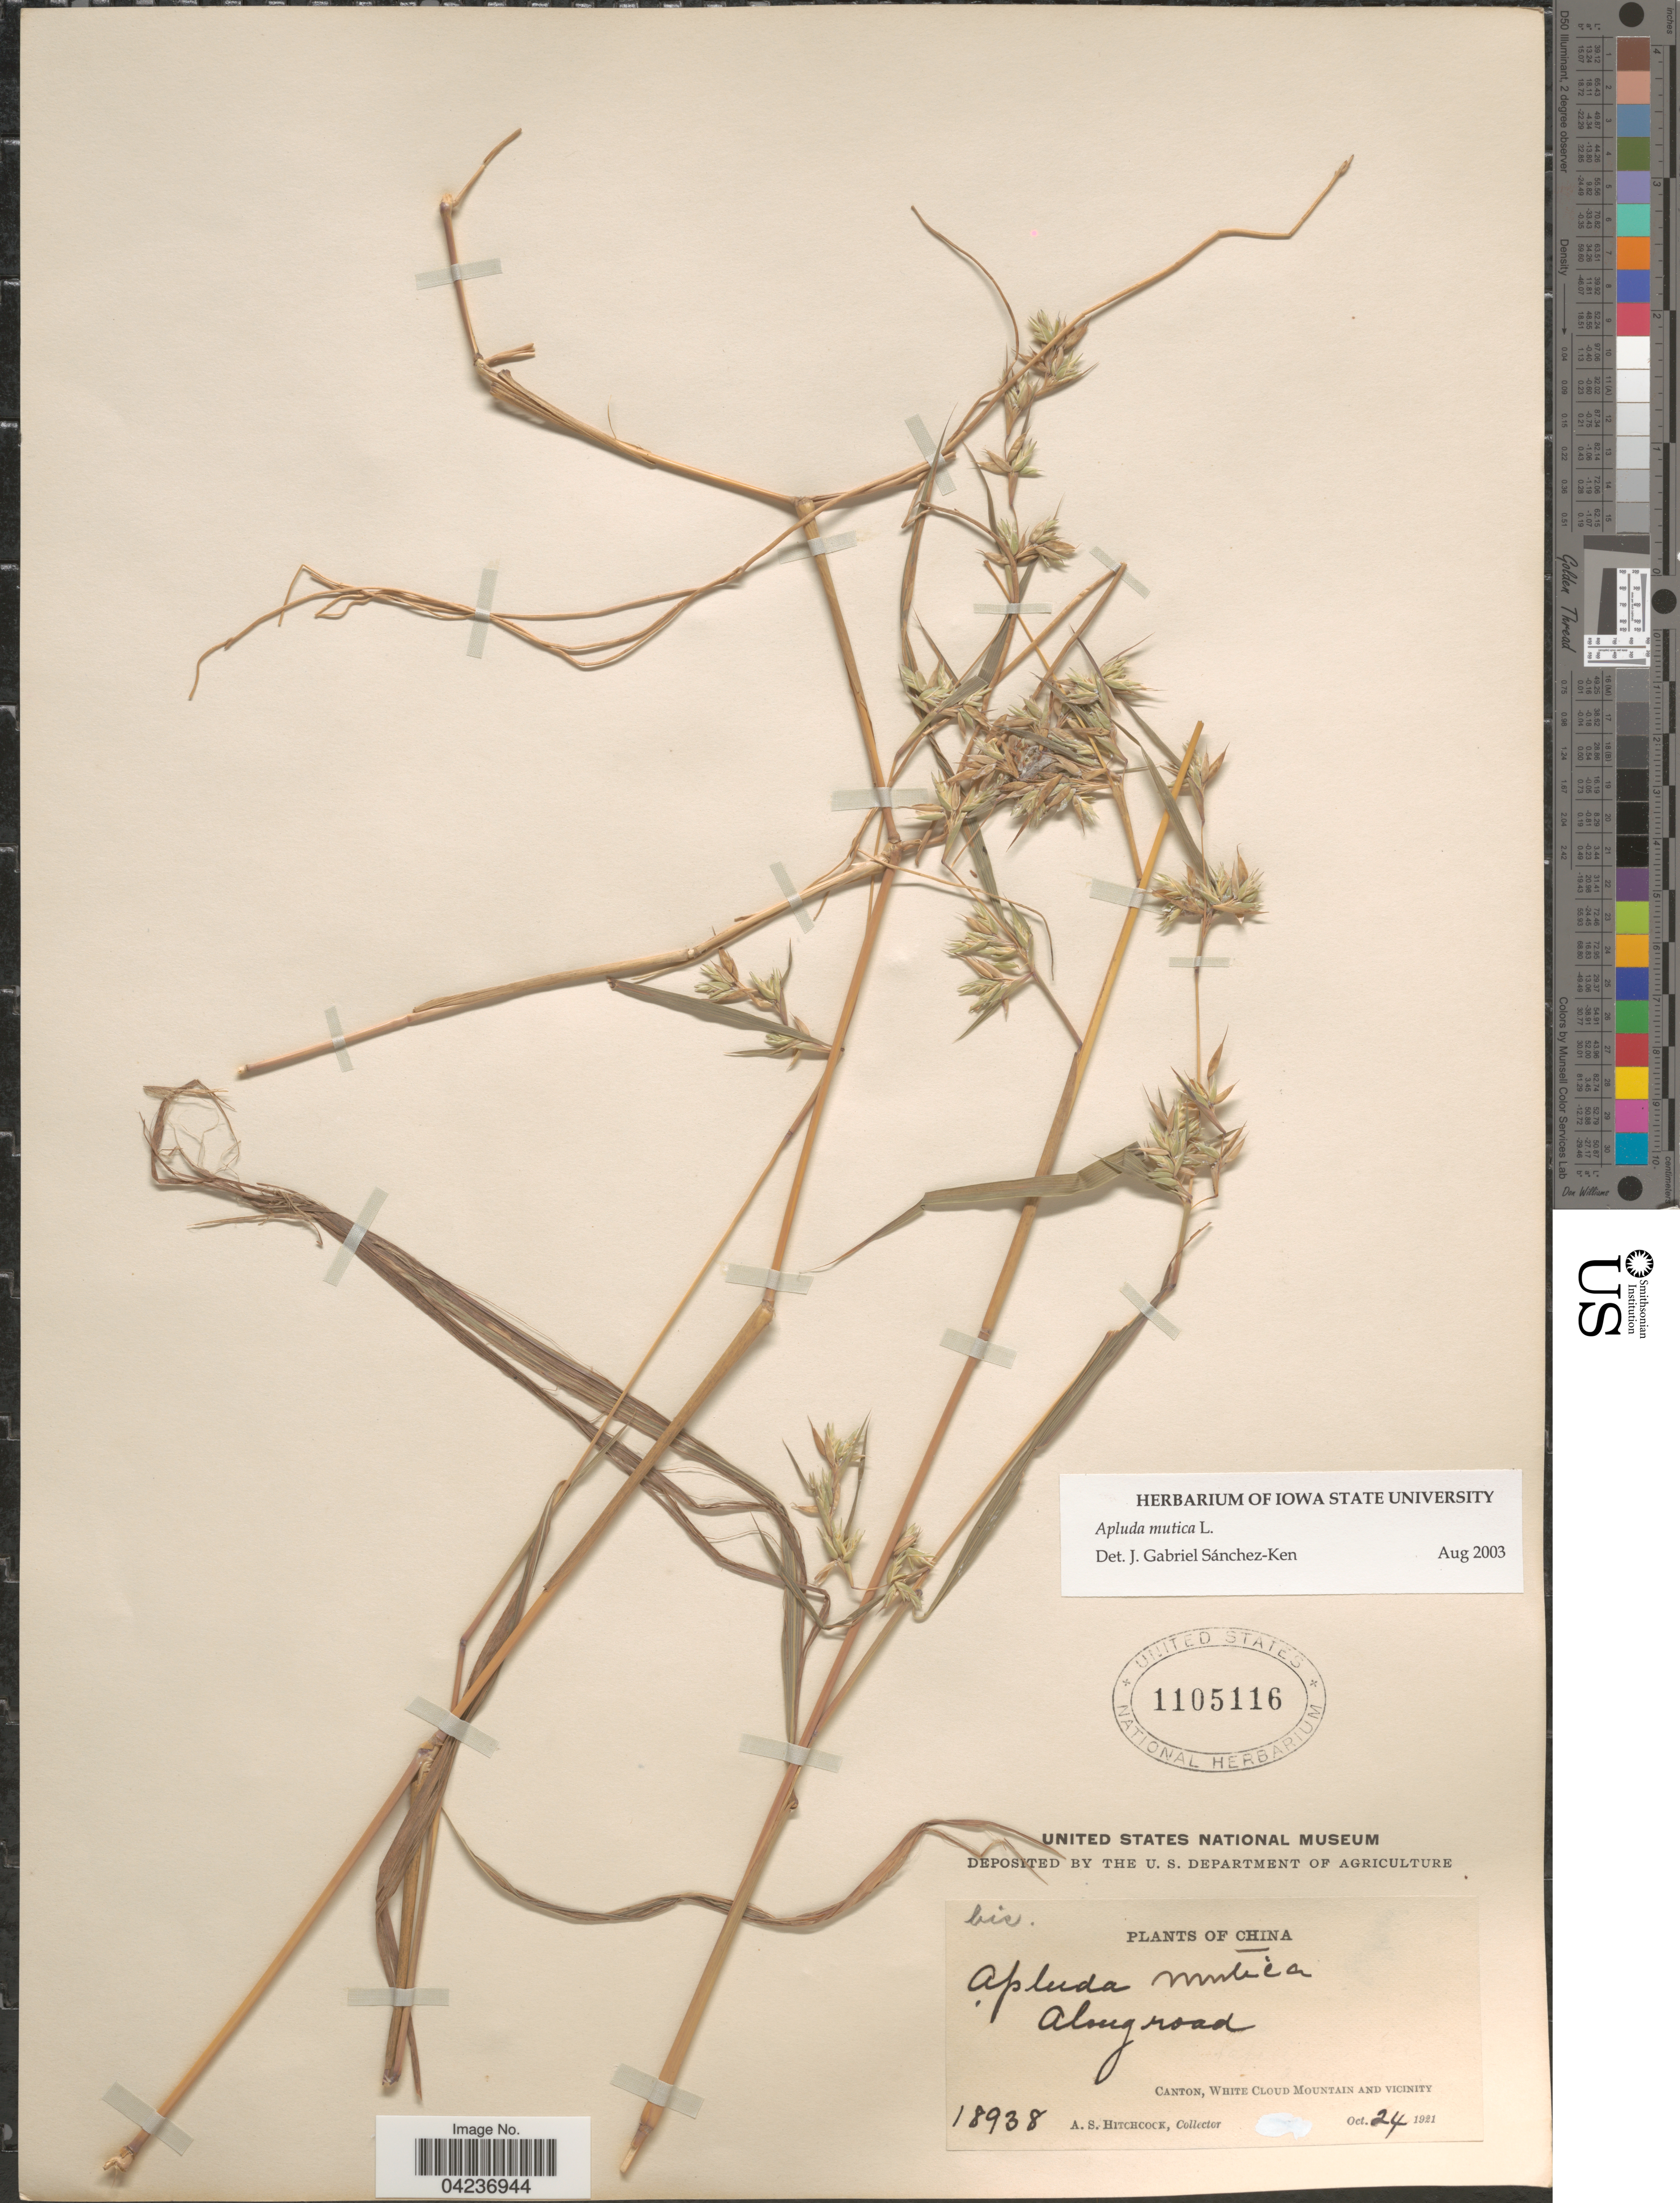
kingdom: Plantae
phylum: Tracheophyta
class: Liliopsida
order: Poales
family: Poaceae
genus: Apluda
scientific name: Apluda mutica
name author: L.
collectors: A. S. Hitchcock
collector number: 18938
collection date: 1921-10-24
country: China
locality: Along road. Canton, White Cloud Mountain and vicinity.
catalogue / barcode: US 1105116